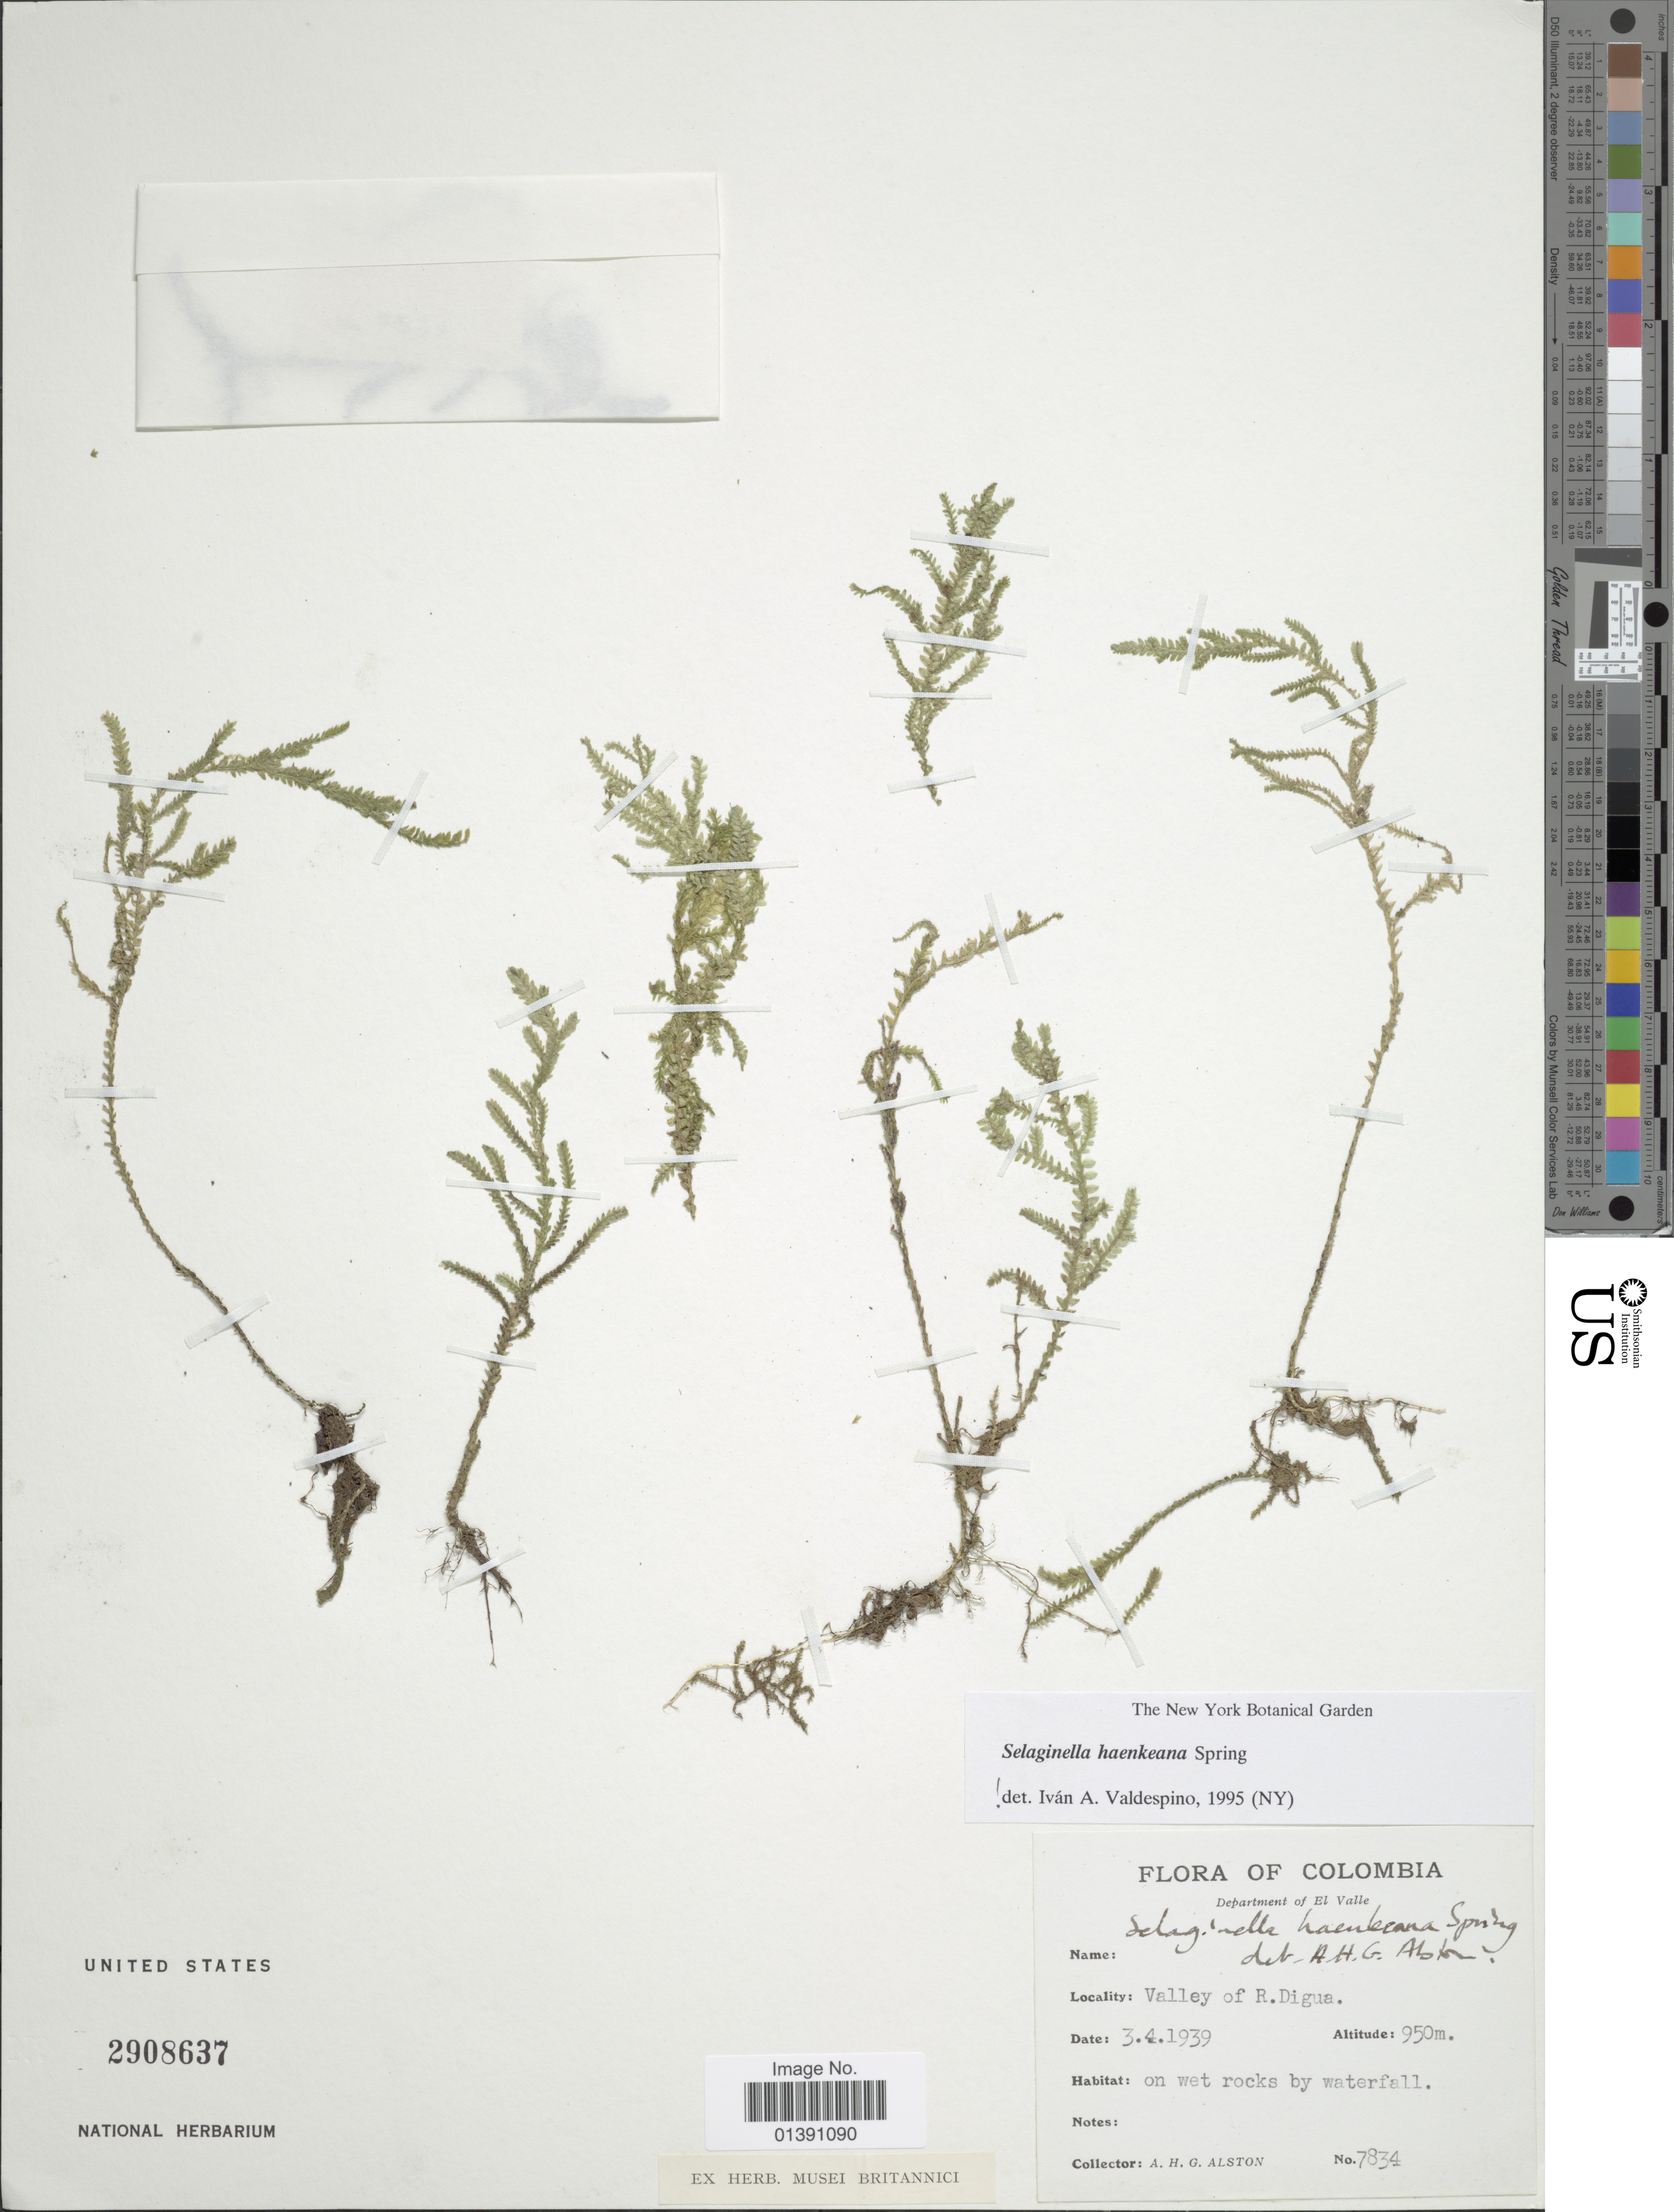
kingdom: Plantae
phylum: Tracheophyta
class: Lycopodiopsida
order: Selaginellales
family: Selaginellaceae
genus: Selaginella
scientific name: Selaginella haenkeana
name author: Spring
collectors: A. H. Alston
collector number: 7834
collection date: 1939-04-03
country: Colombia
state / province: Valle del Cauca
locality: Department of El Valle, valley of R. Digua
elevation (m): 950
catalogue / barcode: US 2908637